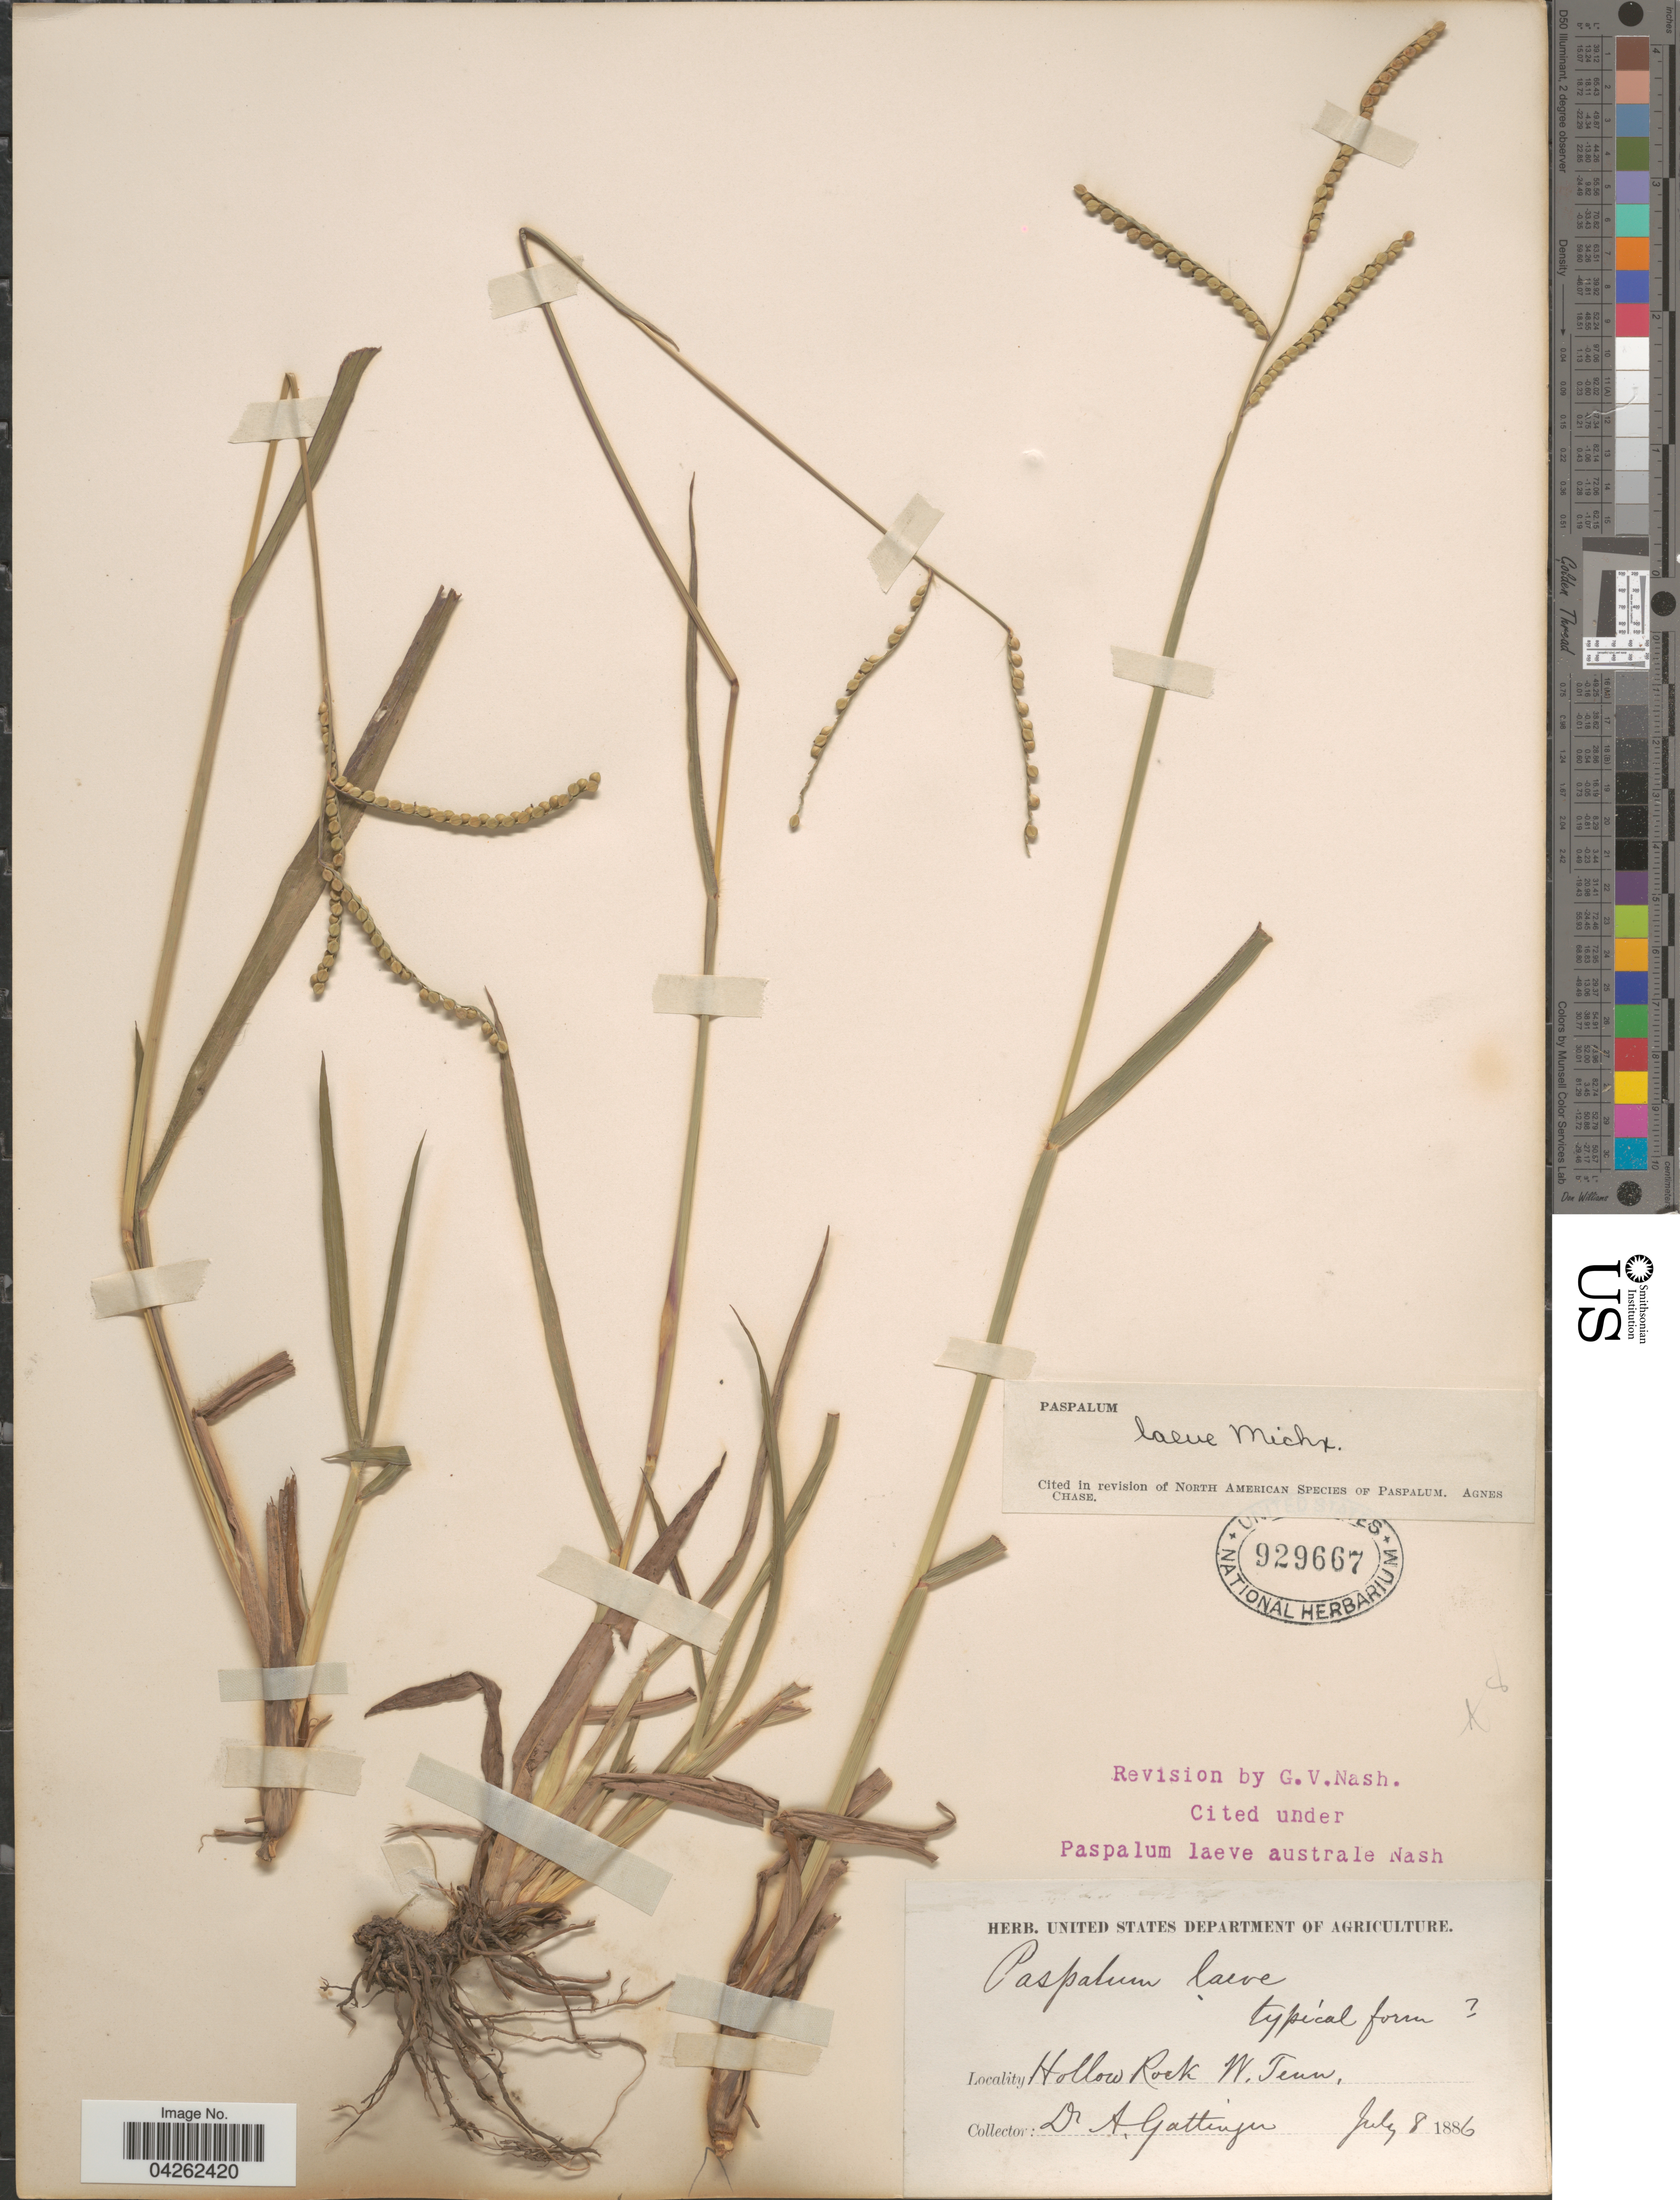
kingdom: Plantae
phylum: Tracheophyta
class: Liliopsida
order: Poales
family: Poaceae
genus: Paspalum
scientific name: Paspalum laeve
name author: Michx.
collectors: A. Gattinger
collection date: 1886-07-08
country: United States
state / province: Tennessee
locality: Hollow Rock. W. Tenn.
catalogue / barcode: US 929667